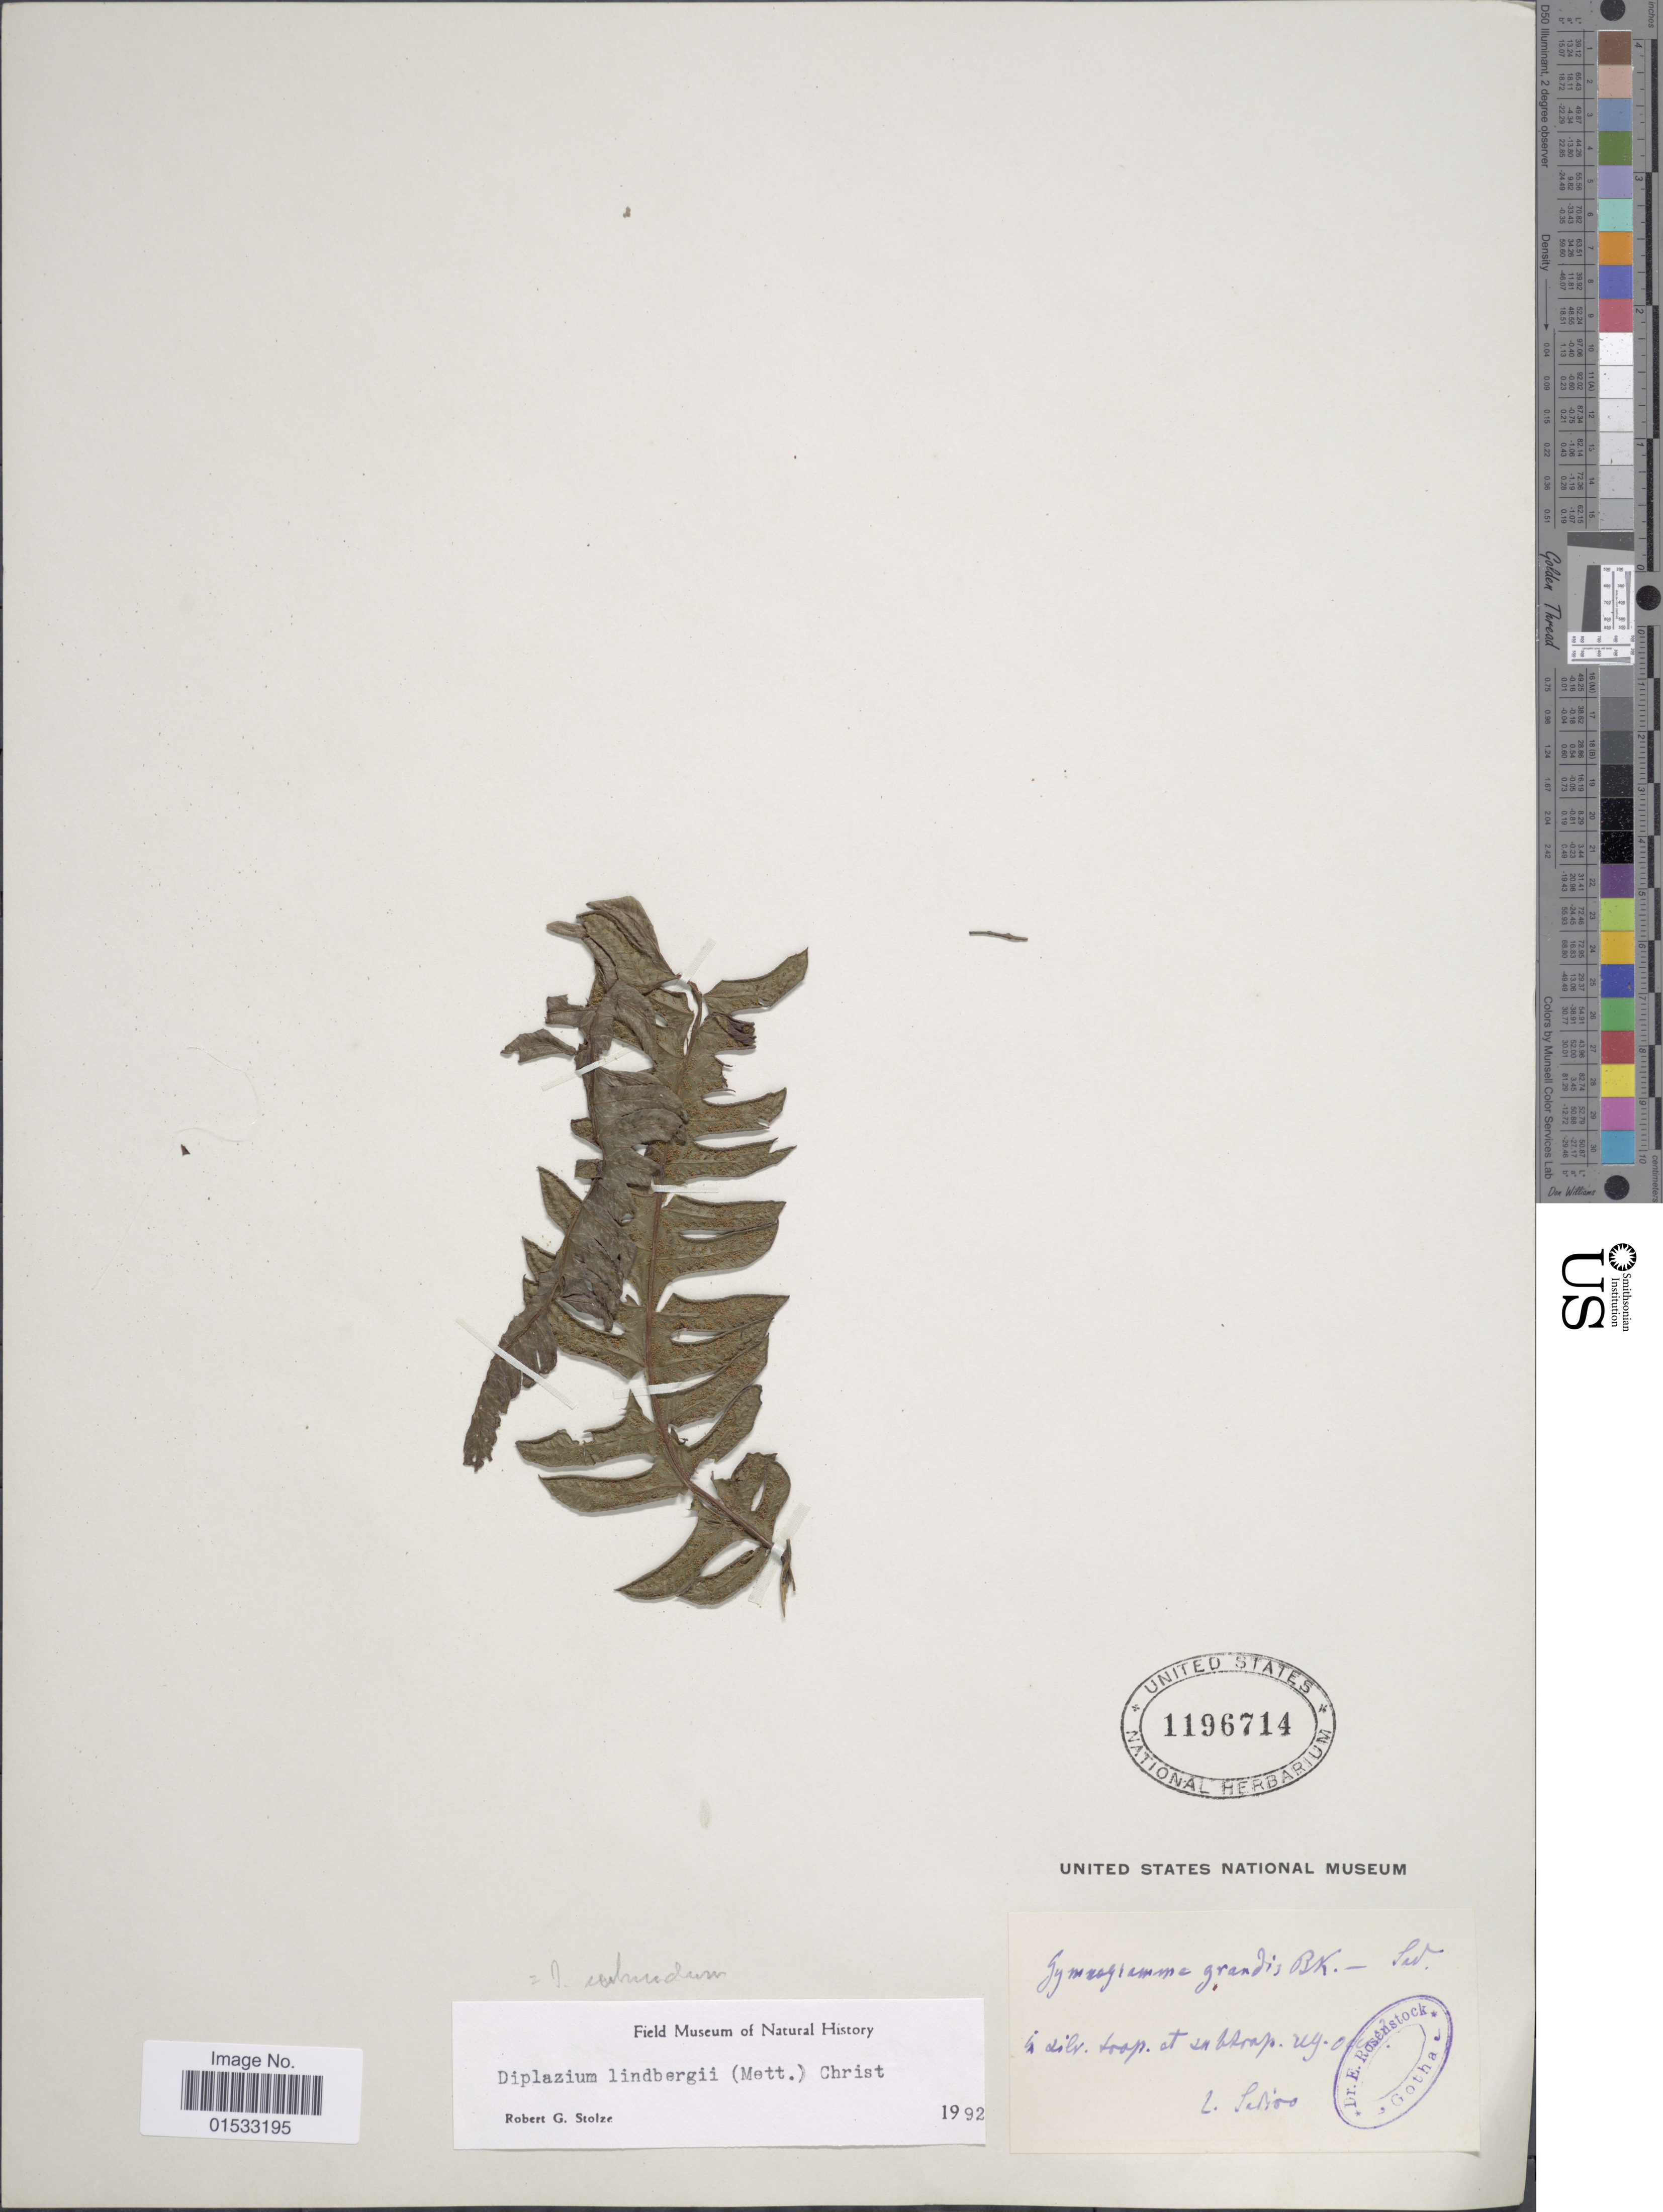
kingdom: Plantae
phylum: Tracheophyta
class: Polypodiopsida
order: Polypodiales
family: Athyriaceae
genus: Diplazium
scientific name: Diplazium subnudum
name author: H. Karst.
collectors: Sodiro, --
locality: In silv. trop at subtrop uyo [interpreted]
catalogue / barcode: US 1196714